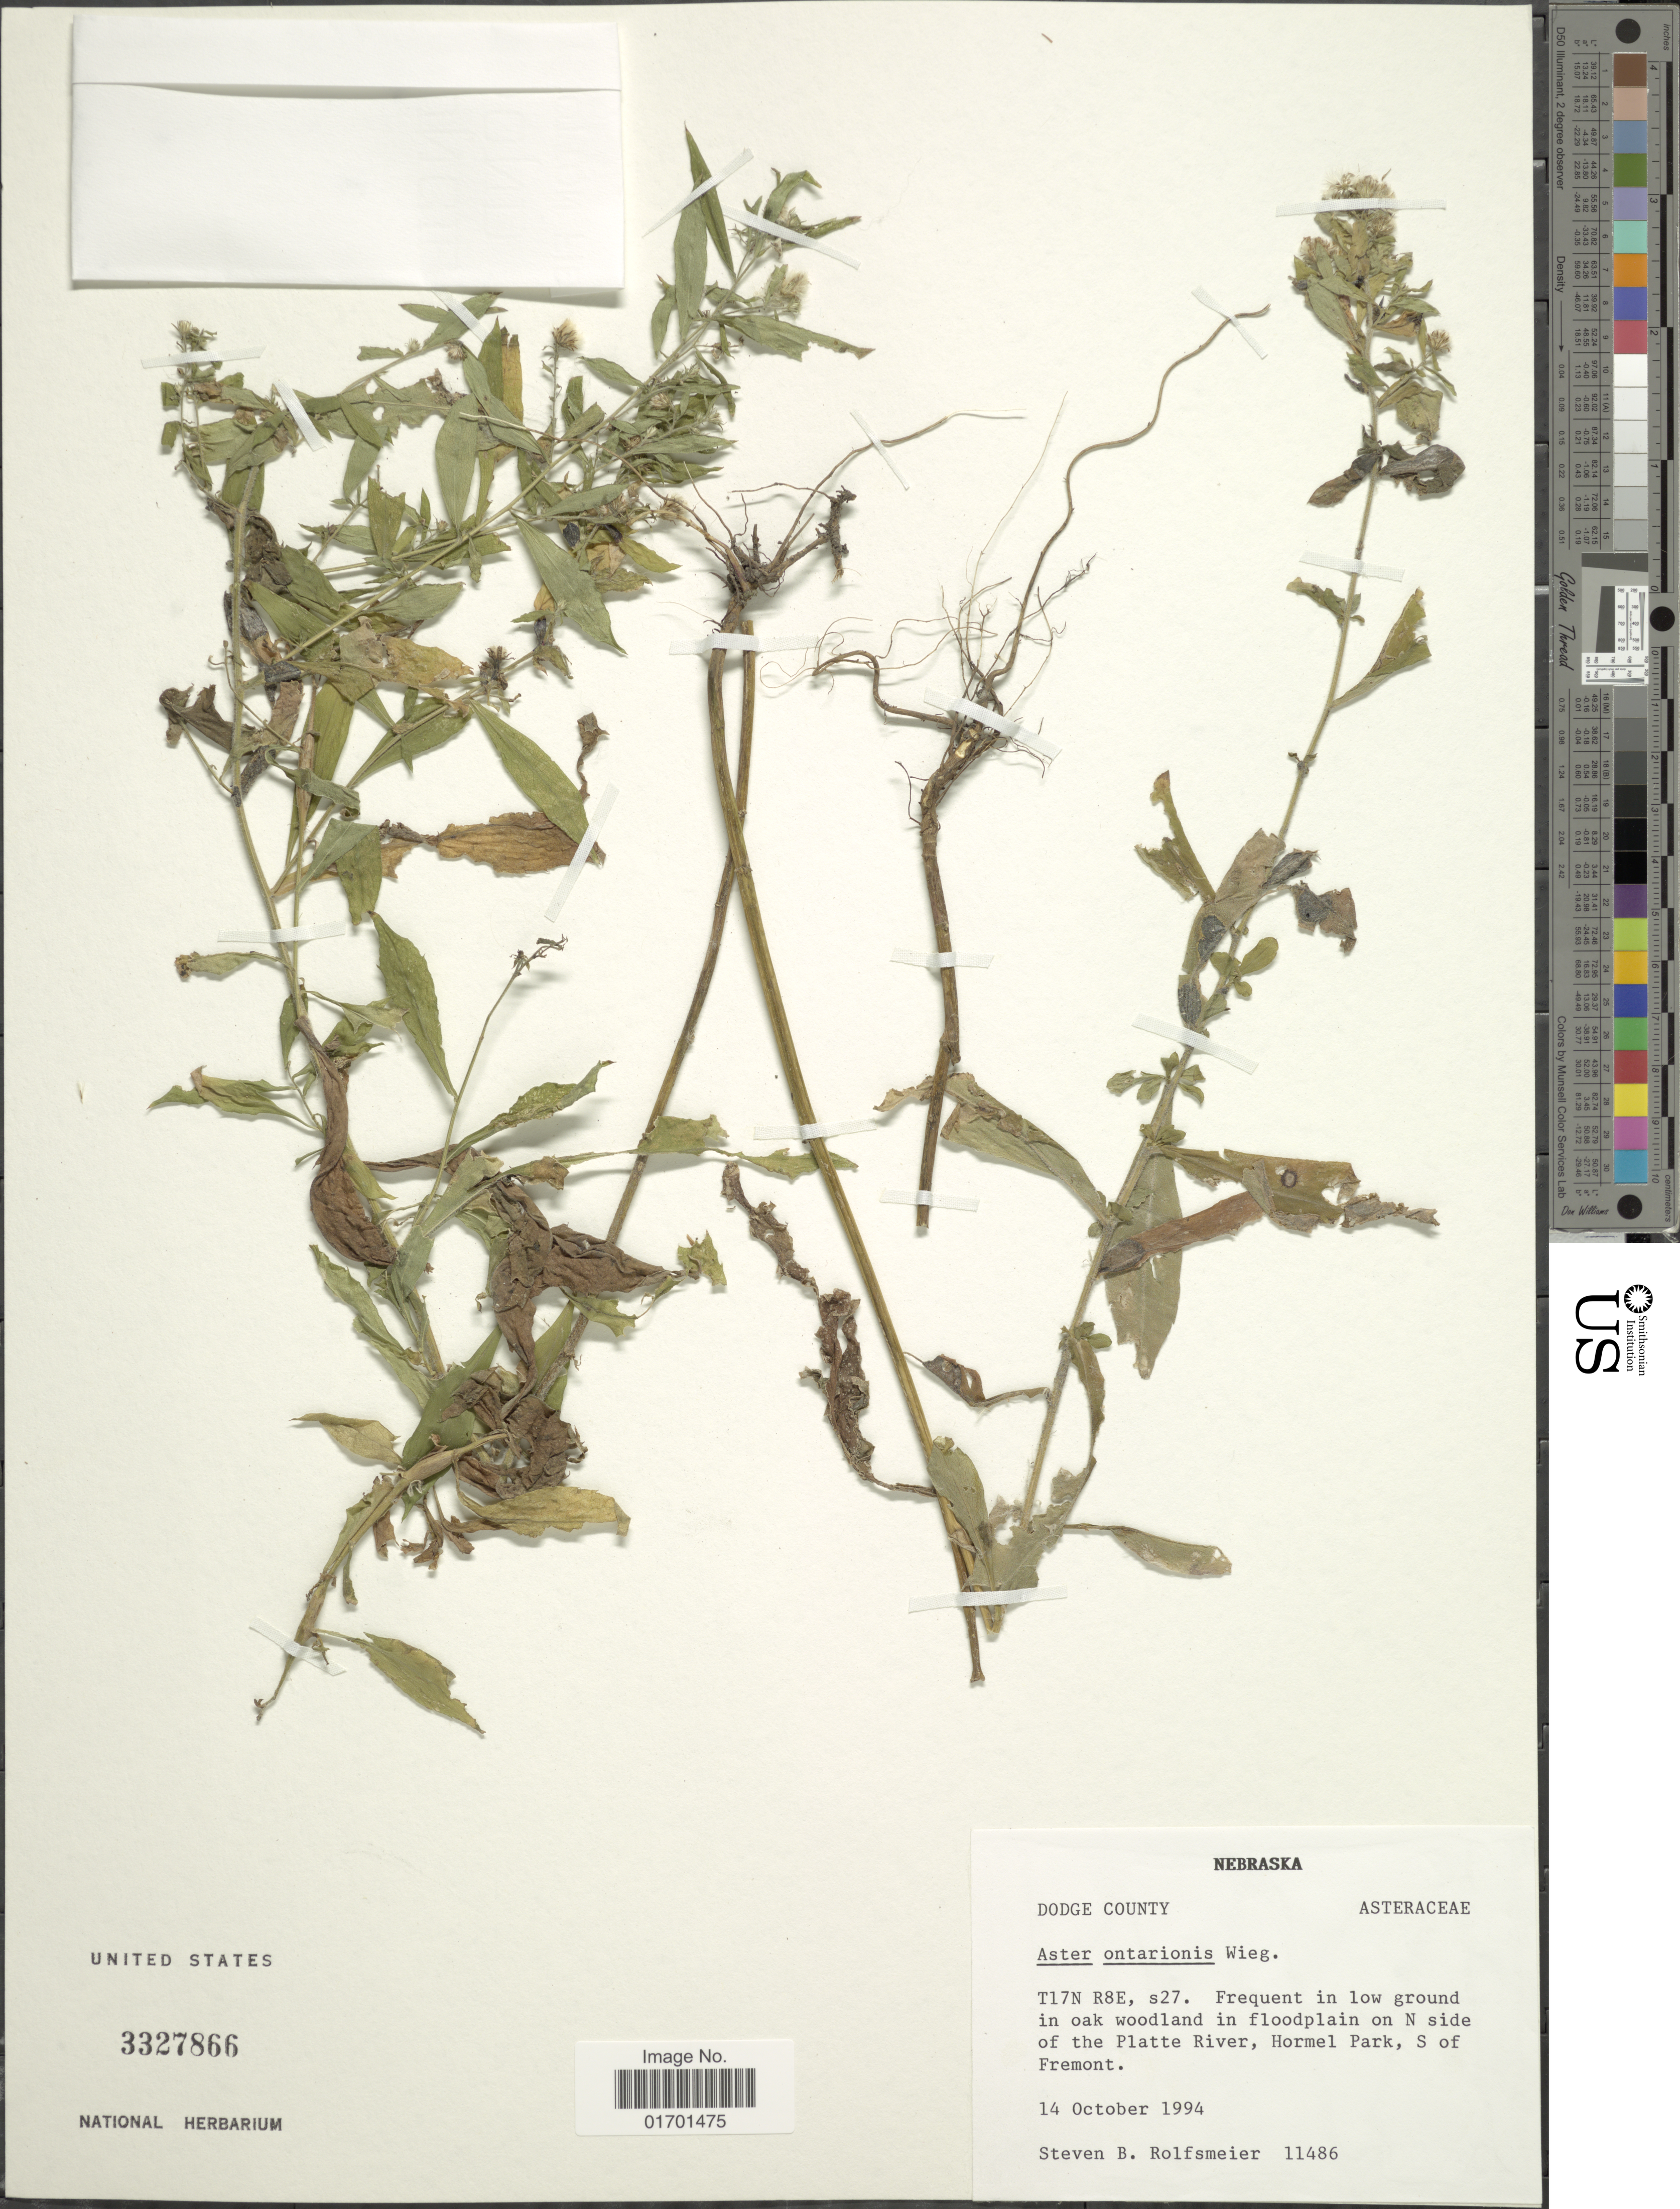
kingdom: Plantae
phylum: Tracheophyta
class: Magnoliopsida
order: Asterales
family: Asteraceae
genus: Symphyotrichum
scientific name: Symphyotrichum ontarionis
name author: (Wiegand) G.L. Nesom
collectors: S. Rolfsmeier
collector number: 11486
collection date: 1994-10-14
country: United States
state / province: Nebraska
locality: T17N R8E, s27, Frequent in low ground in oak woodland in floodplain on N side of the Platte River, Hormel Park, S of Fremont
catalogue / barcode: US 3327866